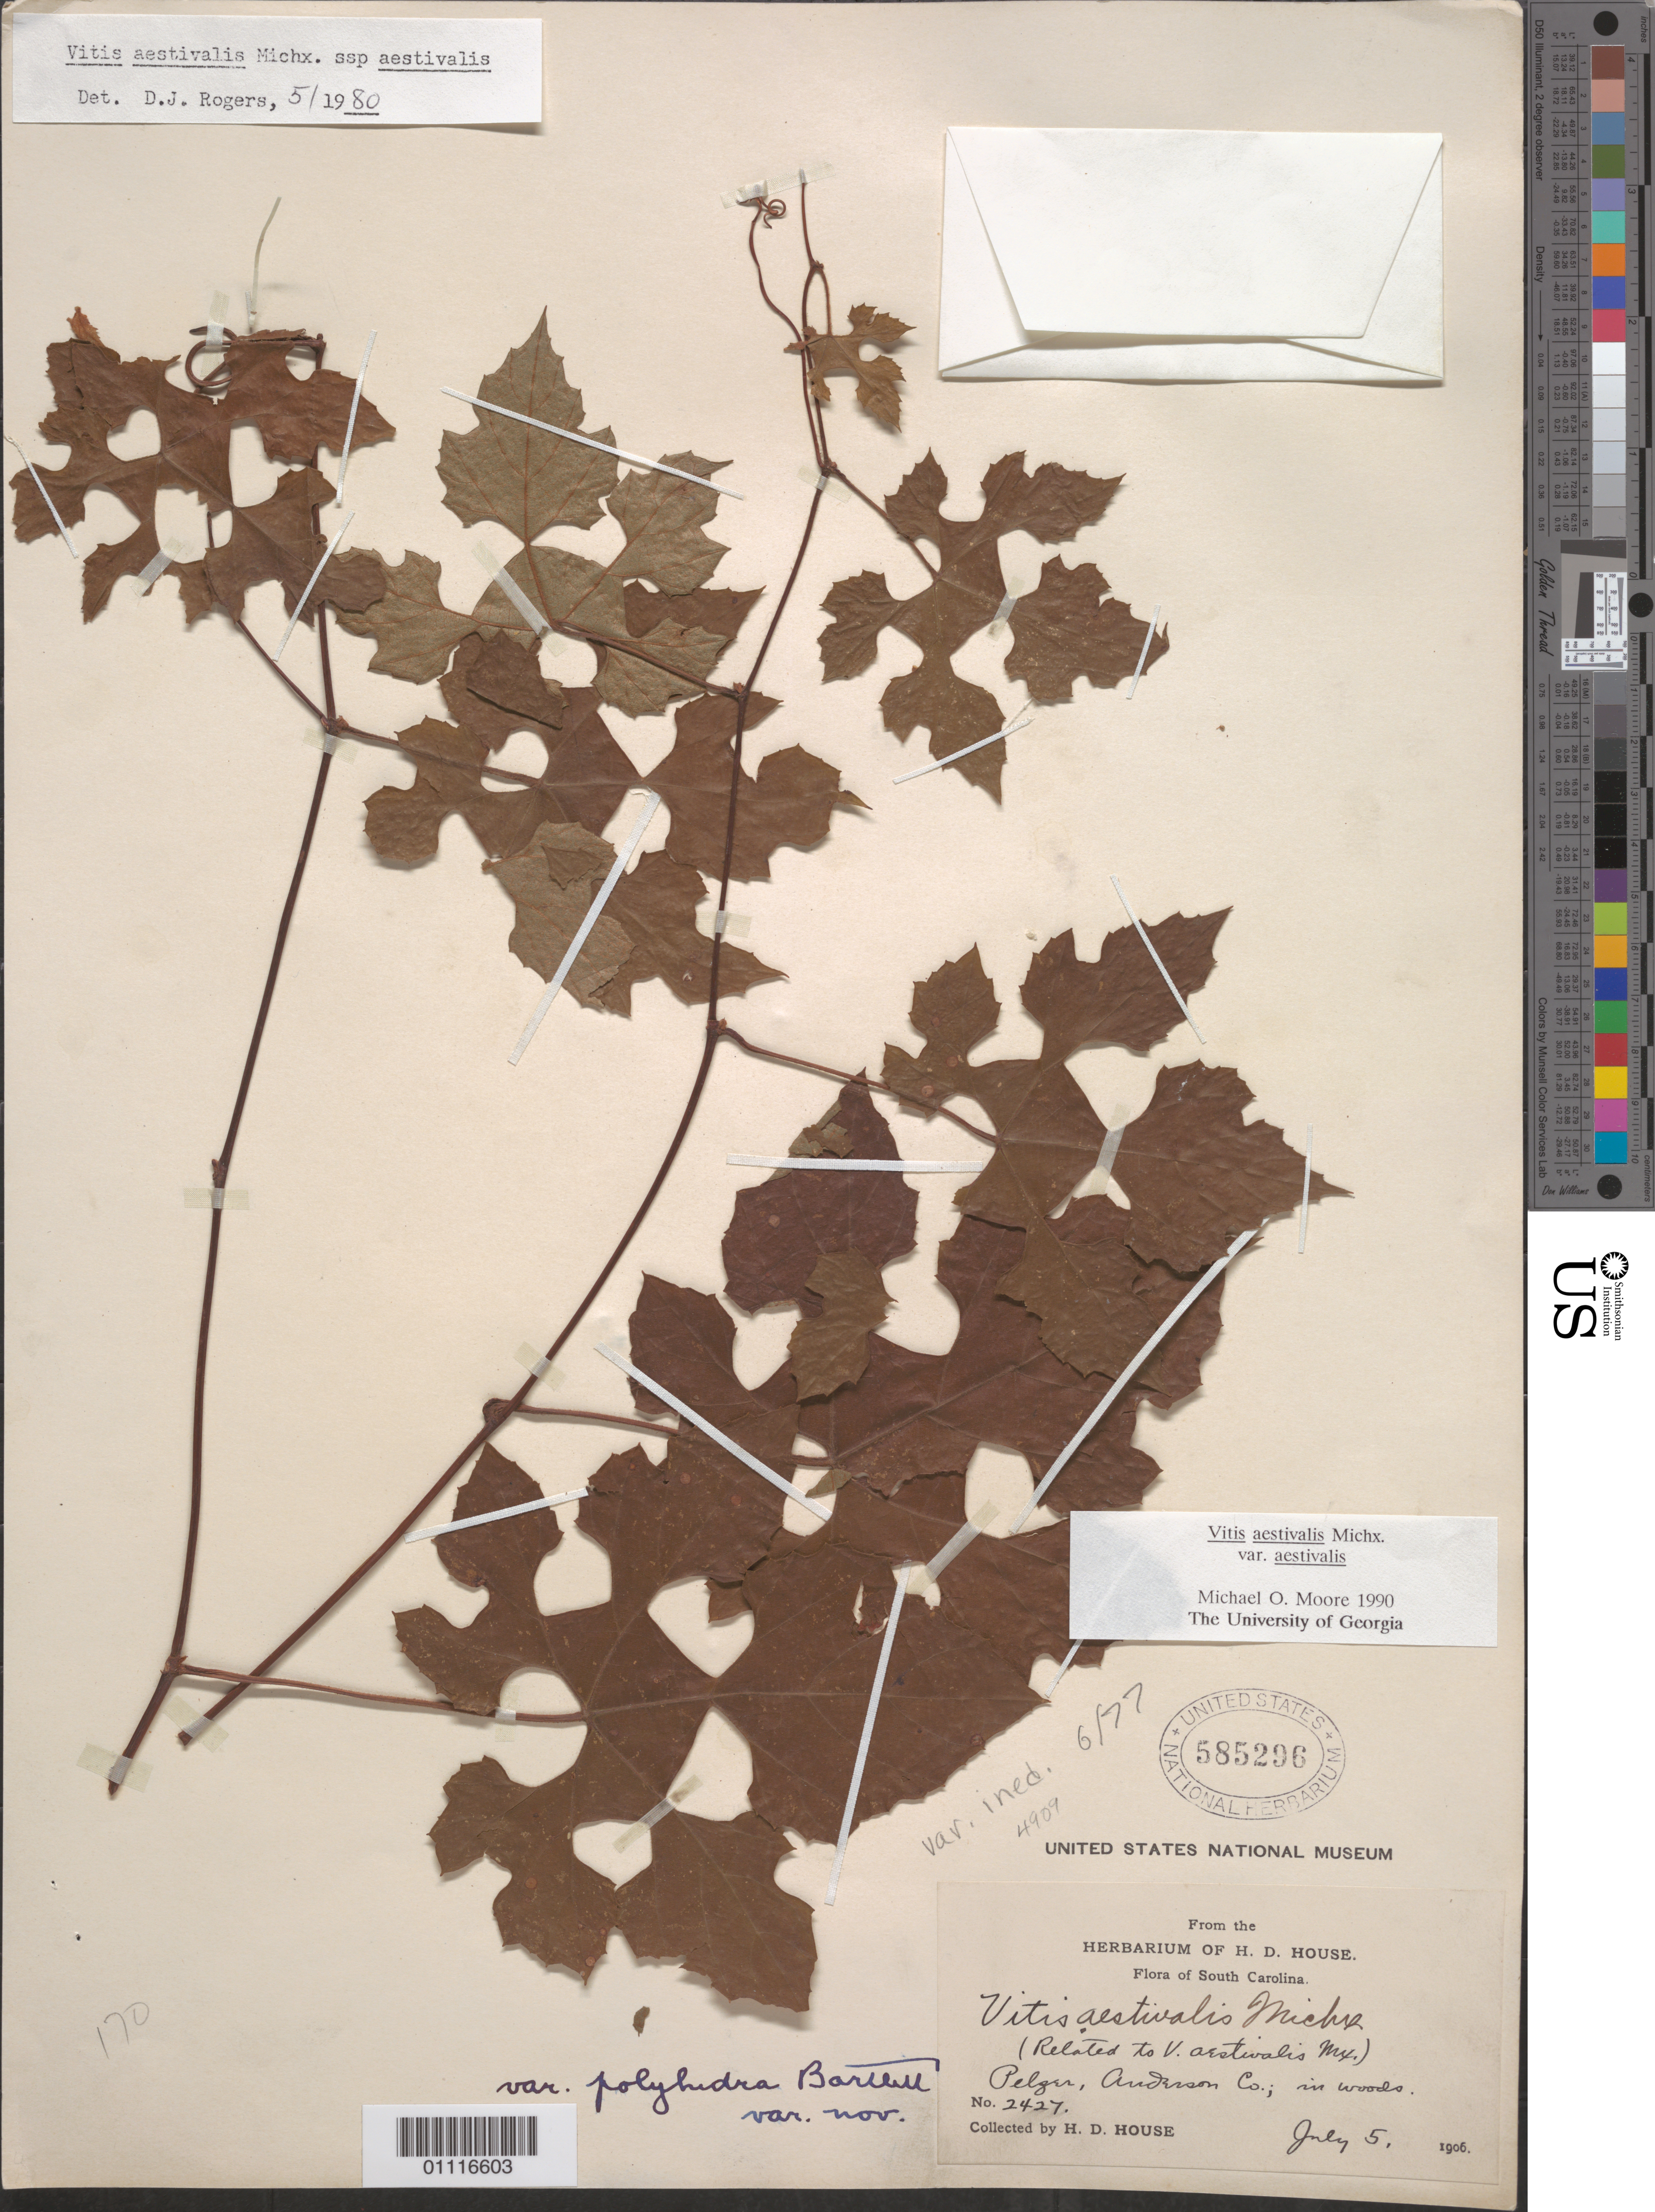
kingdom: Plantae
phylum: Tracheophyta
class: Magnoliopsida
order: Vitales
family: Vitaceae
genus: Vitis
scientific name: Vitis aestivalis var. aestivalis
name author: Michx.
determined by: Moore, M. O.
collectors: H. D. House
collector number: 2427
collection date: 1906-07-05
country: United States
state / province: South Carolina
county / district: Anderson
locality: in woods, Pelger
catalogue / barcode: US 585296